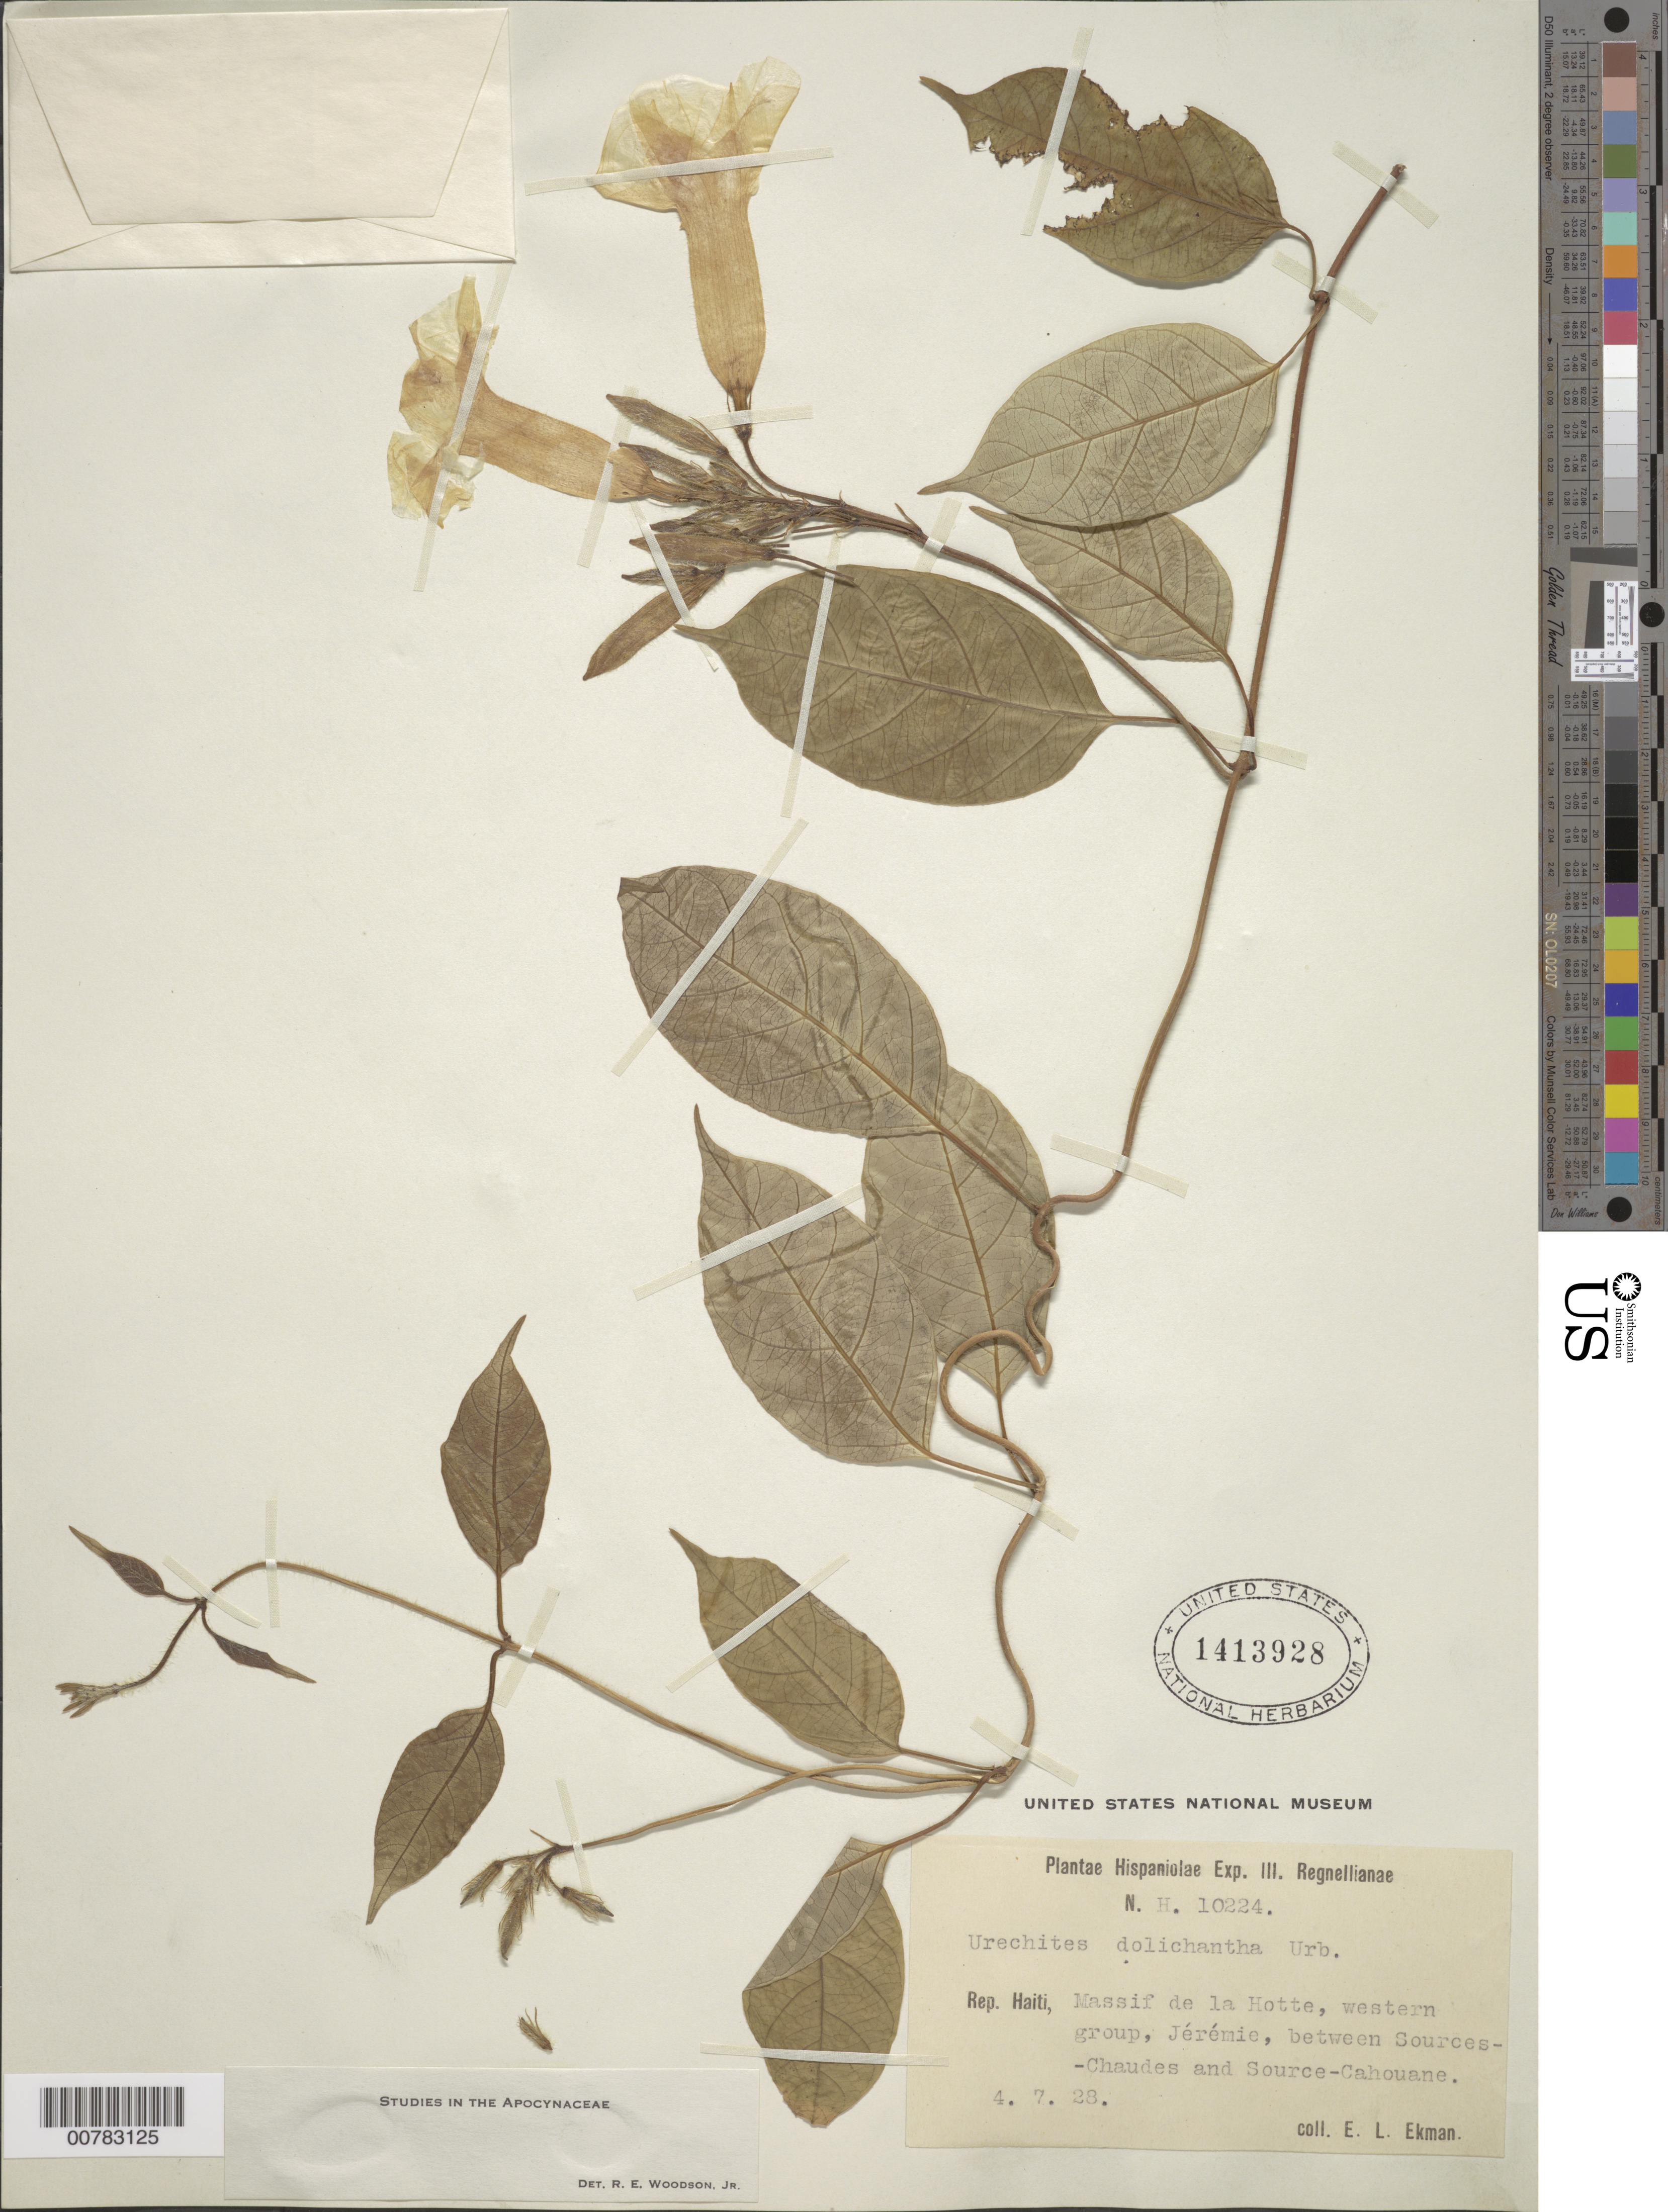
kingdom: Plantae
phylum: Tracheophyta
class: Magnoliopsida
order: Gentianales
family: Apocynaceae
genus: Pentalinon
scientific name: Pentalinon luteum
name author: (L.) B.F. Hansen & Wunderlin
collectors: E. L. Ekman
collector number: H 10224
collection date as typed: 04 Jul 1928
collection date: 1928-07-04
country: Haiti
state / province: Grand'Anse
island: Hispaniola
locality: Jerémie, Massif de la Hotte, western group, between Sources-Chaudes and Source-Cahouane.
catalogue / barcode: US 1413928